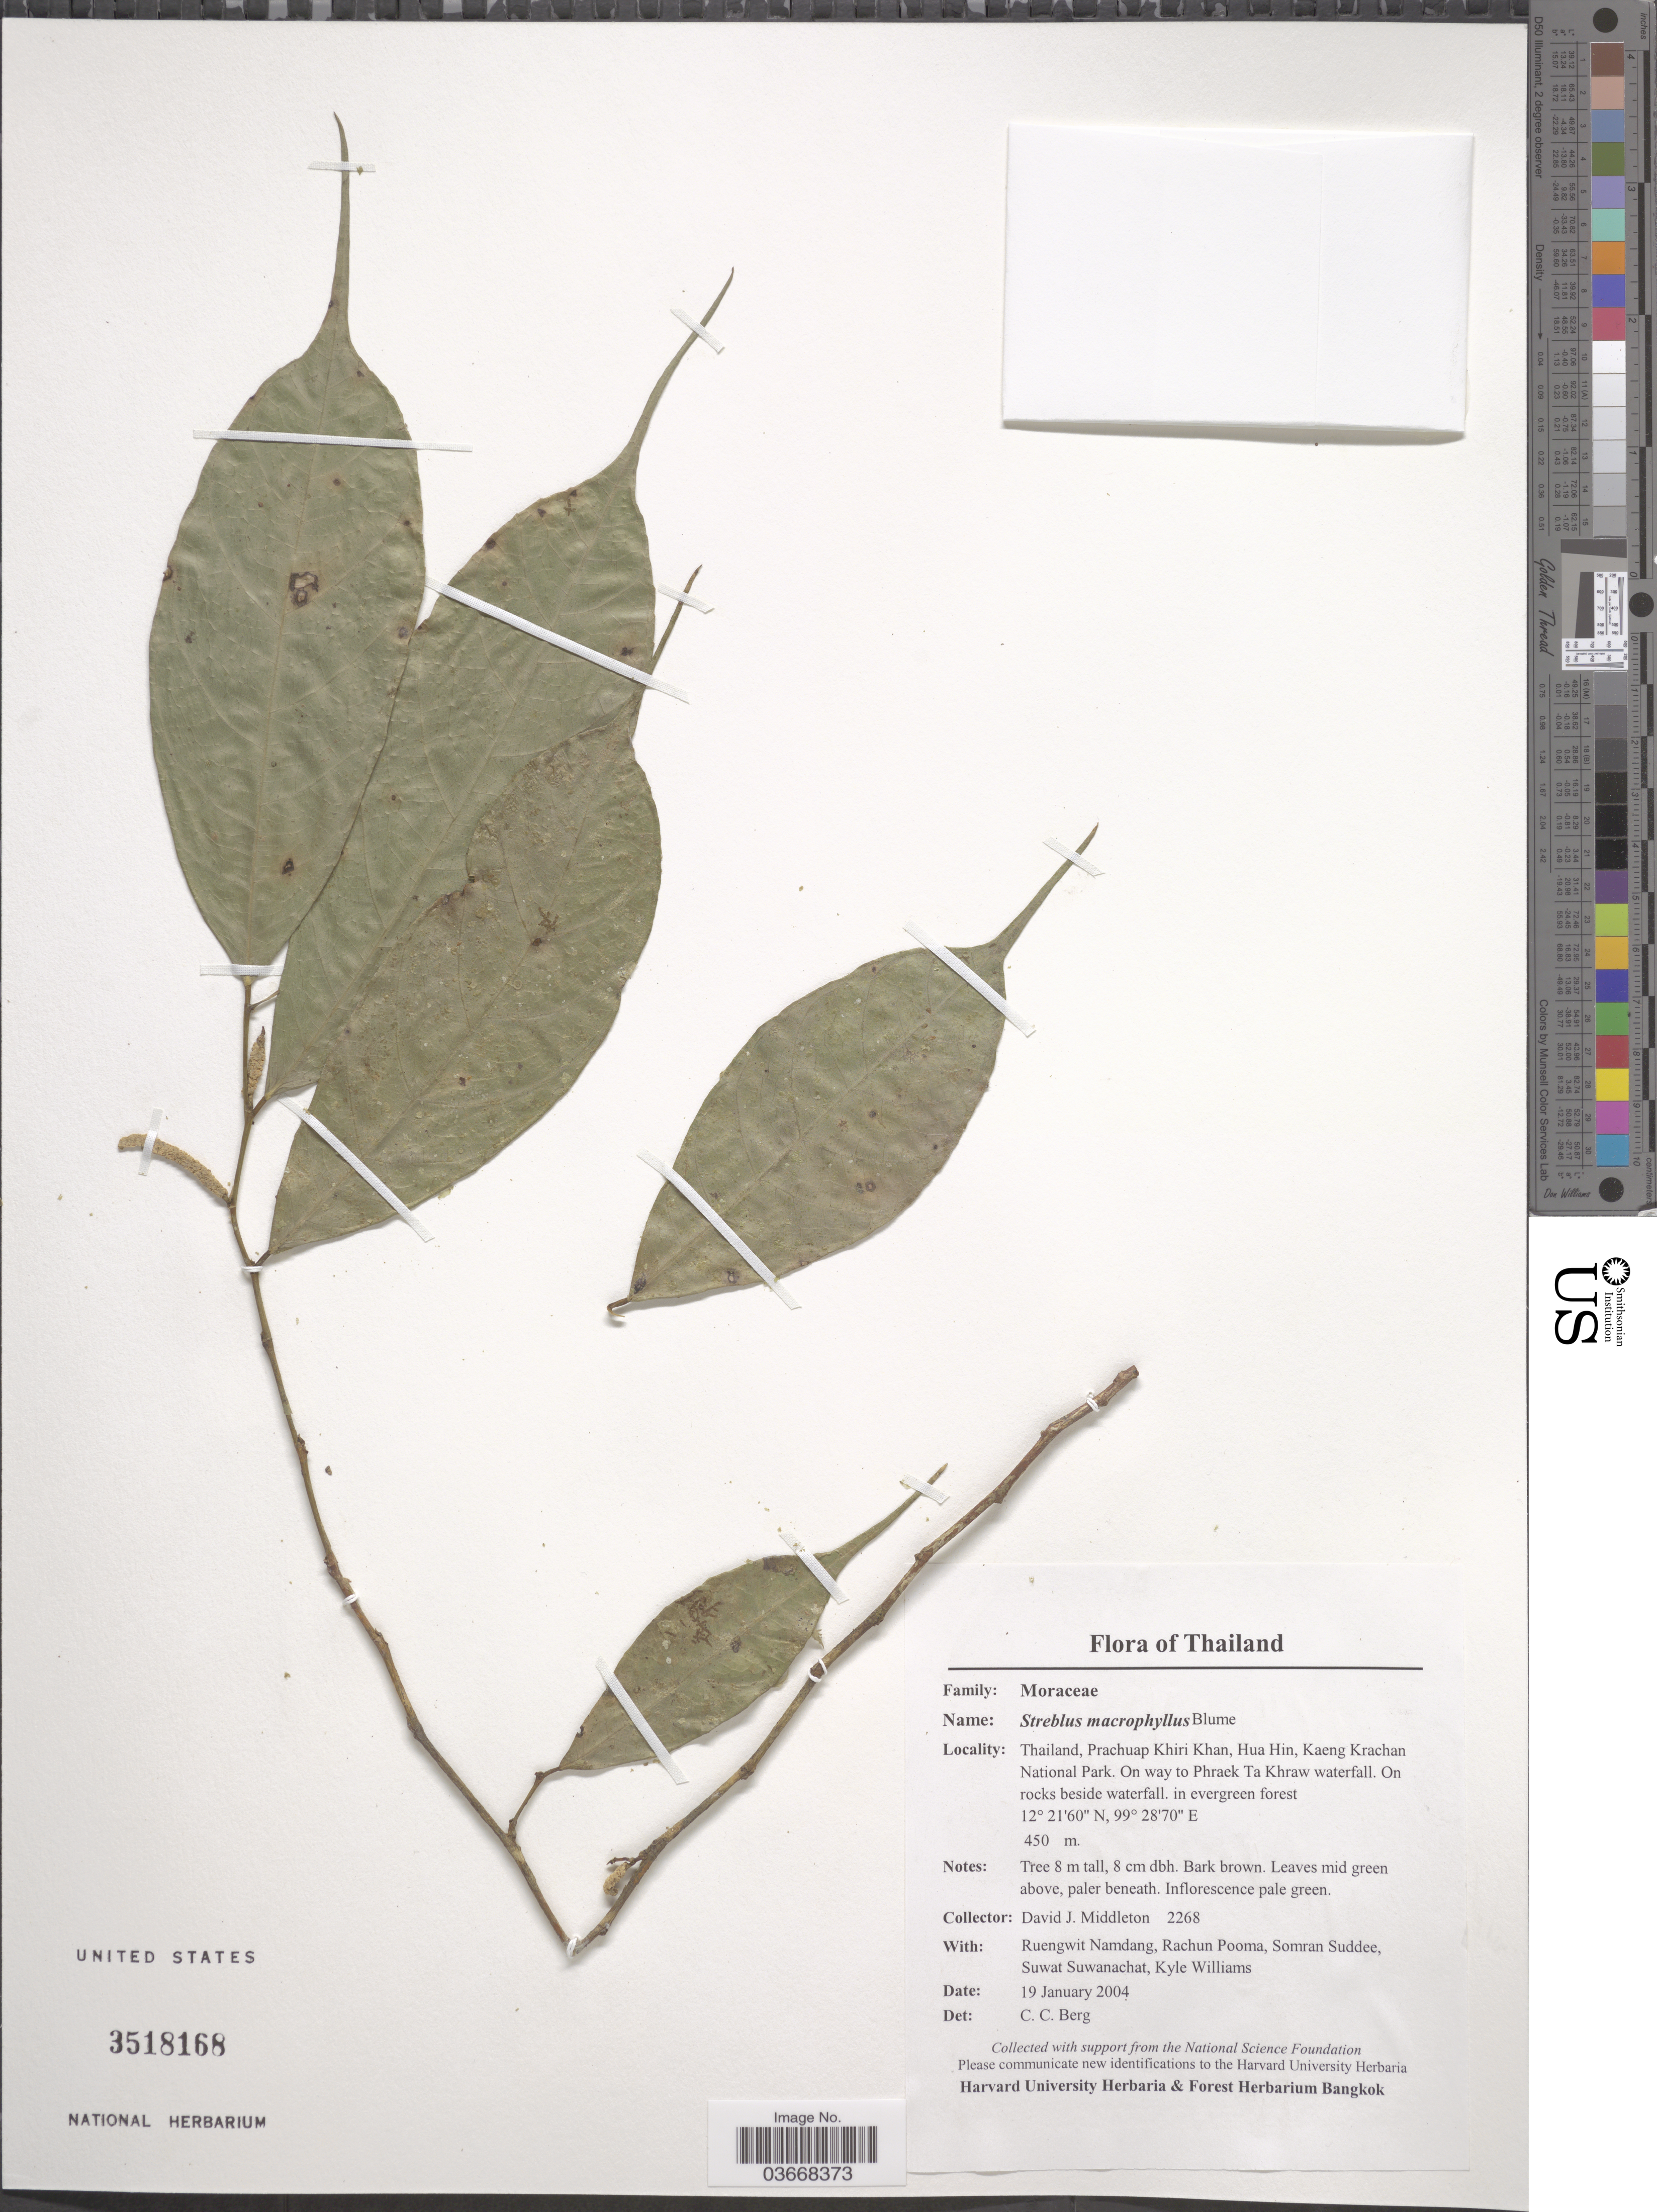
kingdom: Plantae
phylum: Tracheophyta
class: Magnoliopsida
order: Rosales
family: Moraceae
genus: Taxotrophis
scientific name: Taxotrophis macrophylla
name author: (Blume) Boerl.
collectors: D. J. Middleton, R. Namdang, R. Pooma, S. Suddee & et al.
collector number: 2268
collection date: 2004-01-19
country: Thailand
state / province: Prachuap Khiri Khan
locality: Hua Hin, Kaeng Krachan National Park. On way to Phraek Ta Khraw waterfall. On rocks beside waterfall, in evergreen forest.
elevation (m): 450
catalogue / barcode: US 3518168